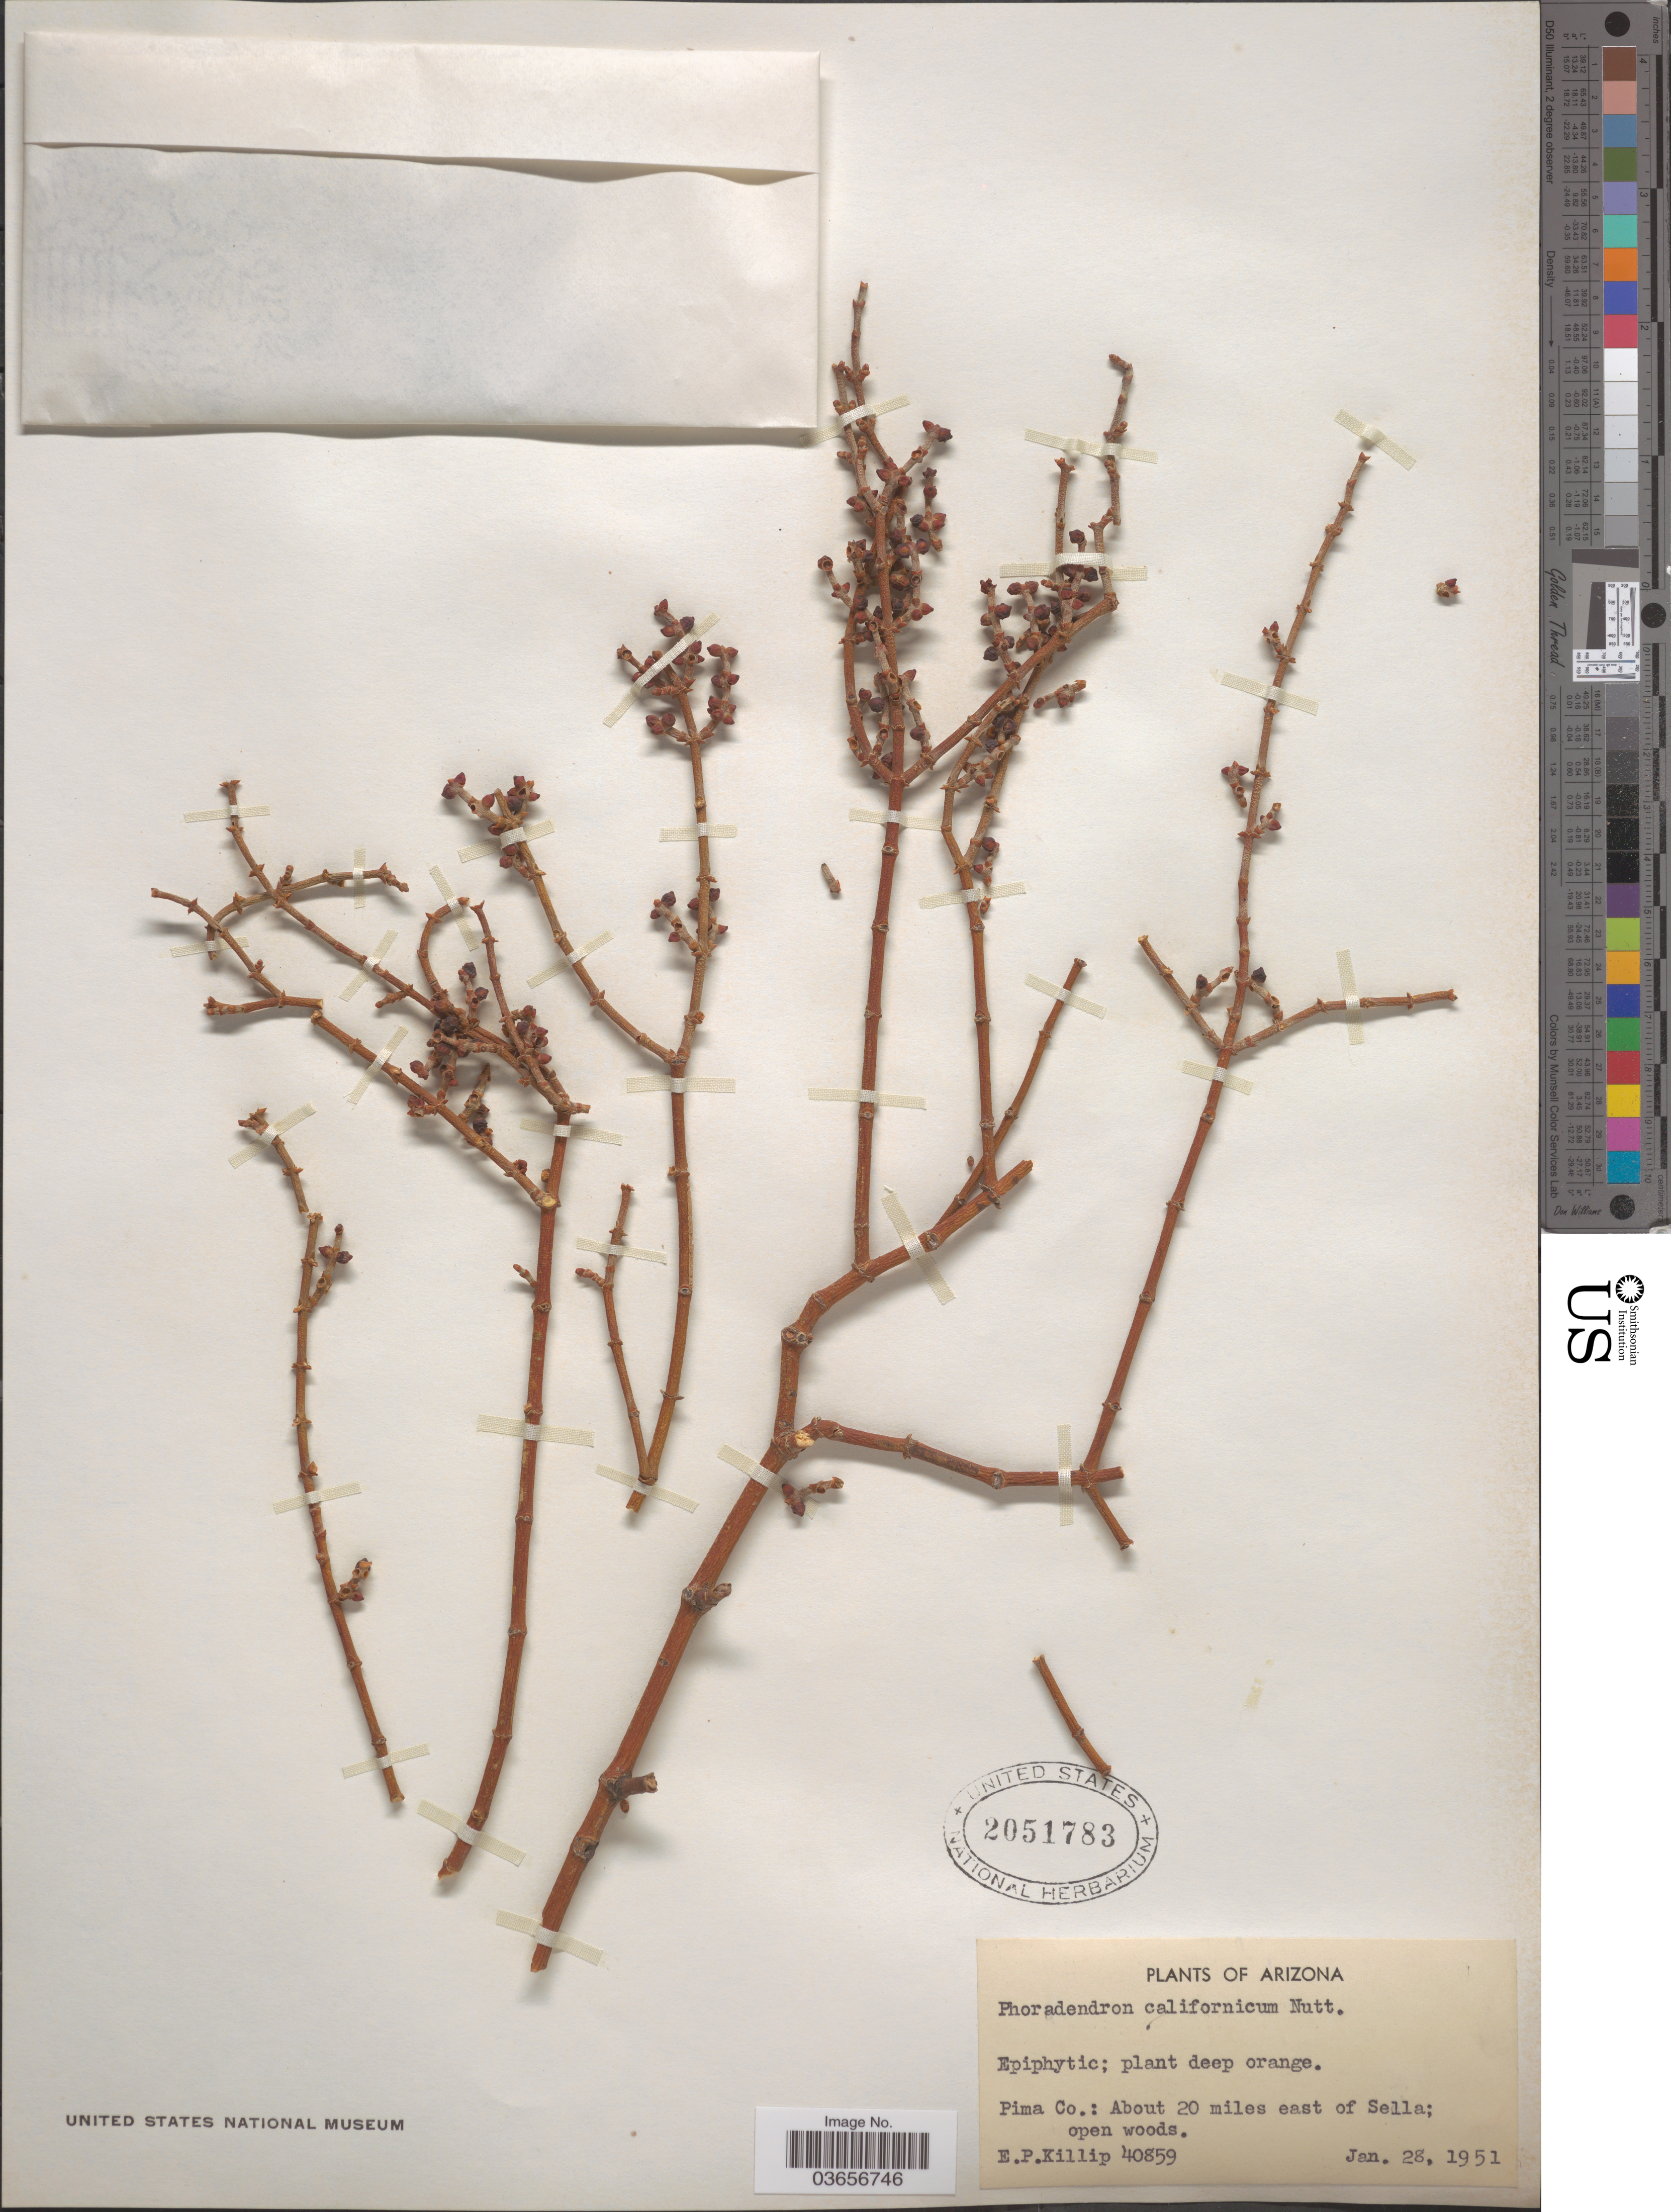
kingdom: Plantae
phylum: Tracheophyta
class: Magnoliopsida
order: Santalales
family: Viscaceae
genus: Phoradendron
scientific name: Phoradendron californicum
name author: Nutt.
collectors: E. P. Killip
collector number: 40859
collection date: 1951-01-28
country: United States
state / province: Arizona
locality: Pima Co.: About 20 miles east of Sella.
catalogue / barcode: US 2051783